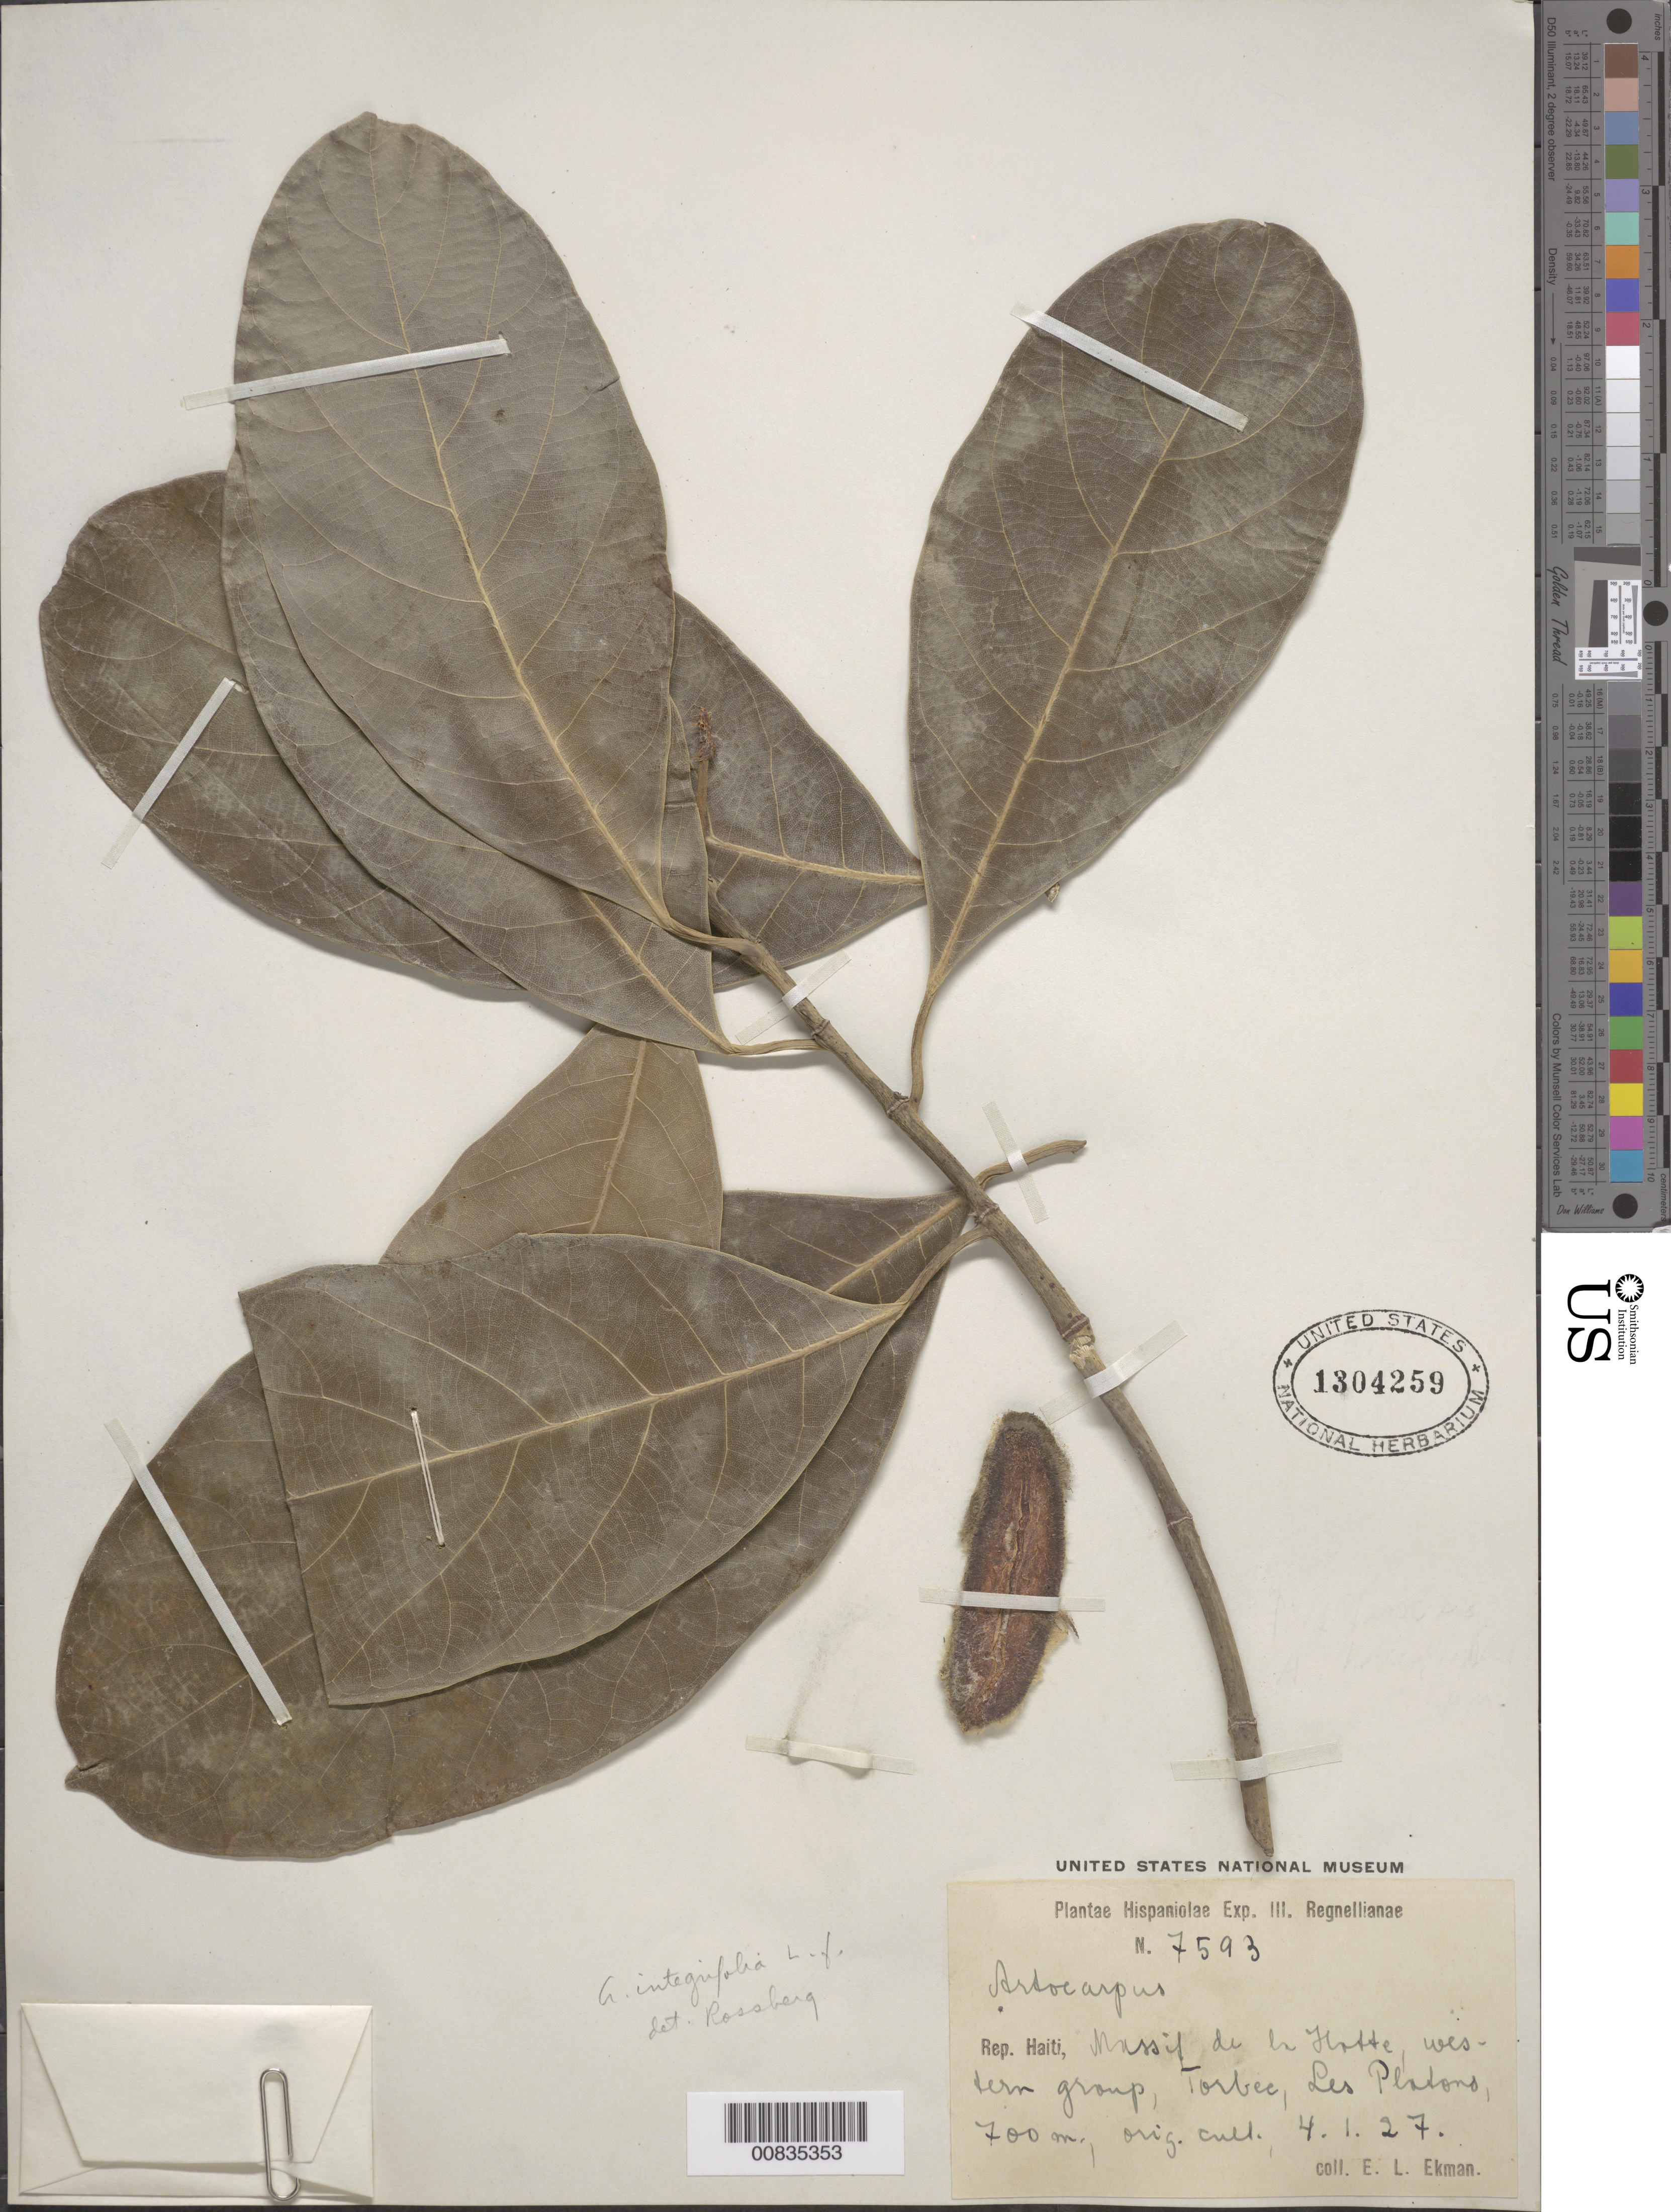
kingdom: Plantae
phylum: Tracheophyta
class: Magnoliopsida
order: Rosales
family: Moraceae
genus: Artocarpus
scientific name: Artocarpus integrifolius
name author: L. f.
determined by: Rossberg, G.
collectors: E. L. Ekman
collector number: H 7593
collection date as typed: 04 Jan 1927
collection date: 1927-01-04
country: Haiti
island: Hispaniola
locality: Massif de la Hotte, western group, Torbec, Les Platons.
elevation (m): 700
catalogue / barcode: US 1304259